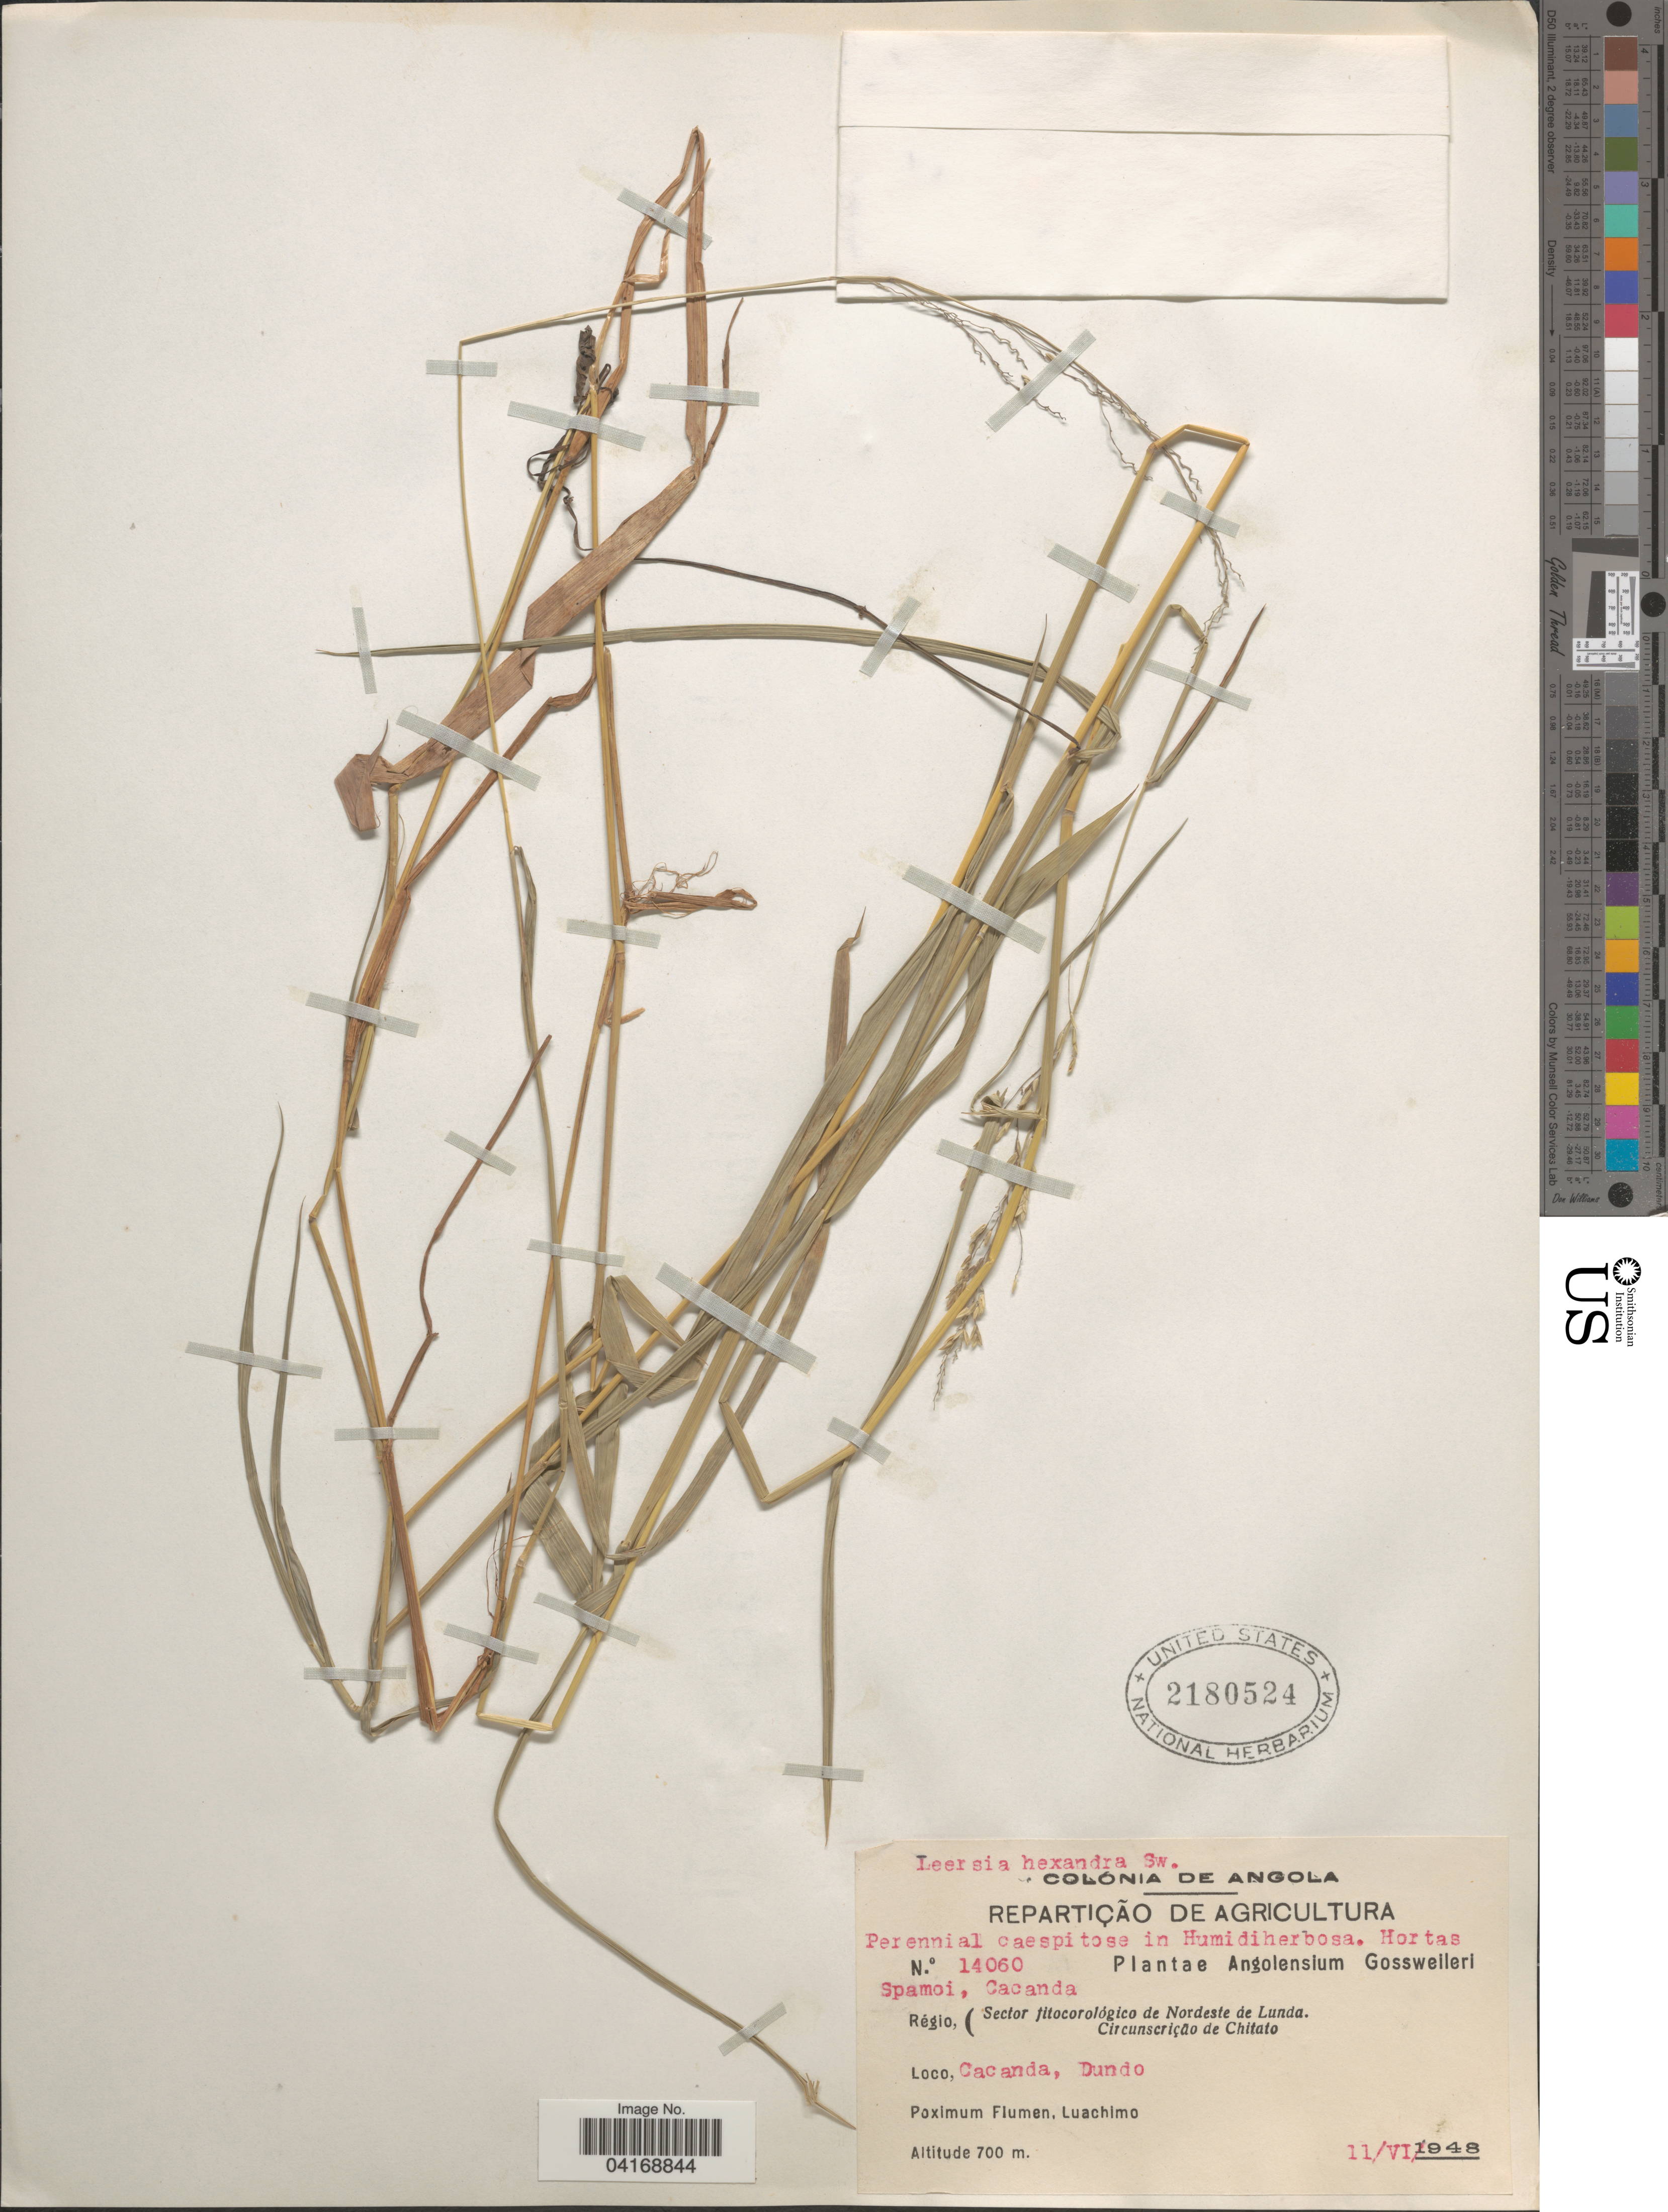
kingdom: Plantae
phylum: Tracheophyta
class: Liliopsida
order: Poales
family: Poaceae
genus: Leersia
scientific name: Leersia hexandra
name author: Sw.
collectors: -. Gossweiler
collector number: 14060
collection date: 1948-06-11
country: Angola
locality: Régio, (Sector fitocorológico de Nordeste de Lunda. Circunscrição de Chitato. Cacanda, Dundo. Poximum Flumen, Luachimo.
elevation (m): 700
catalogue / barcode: US 2180524